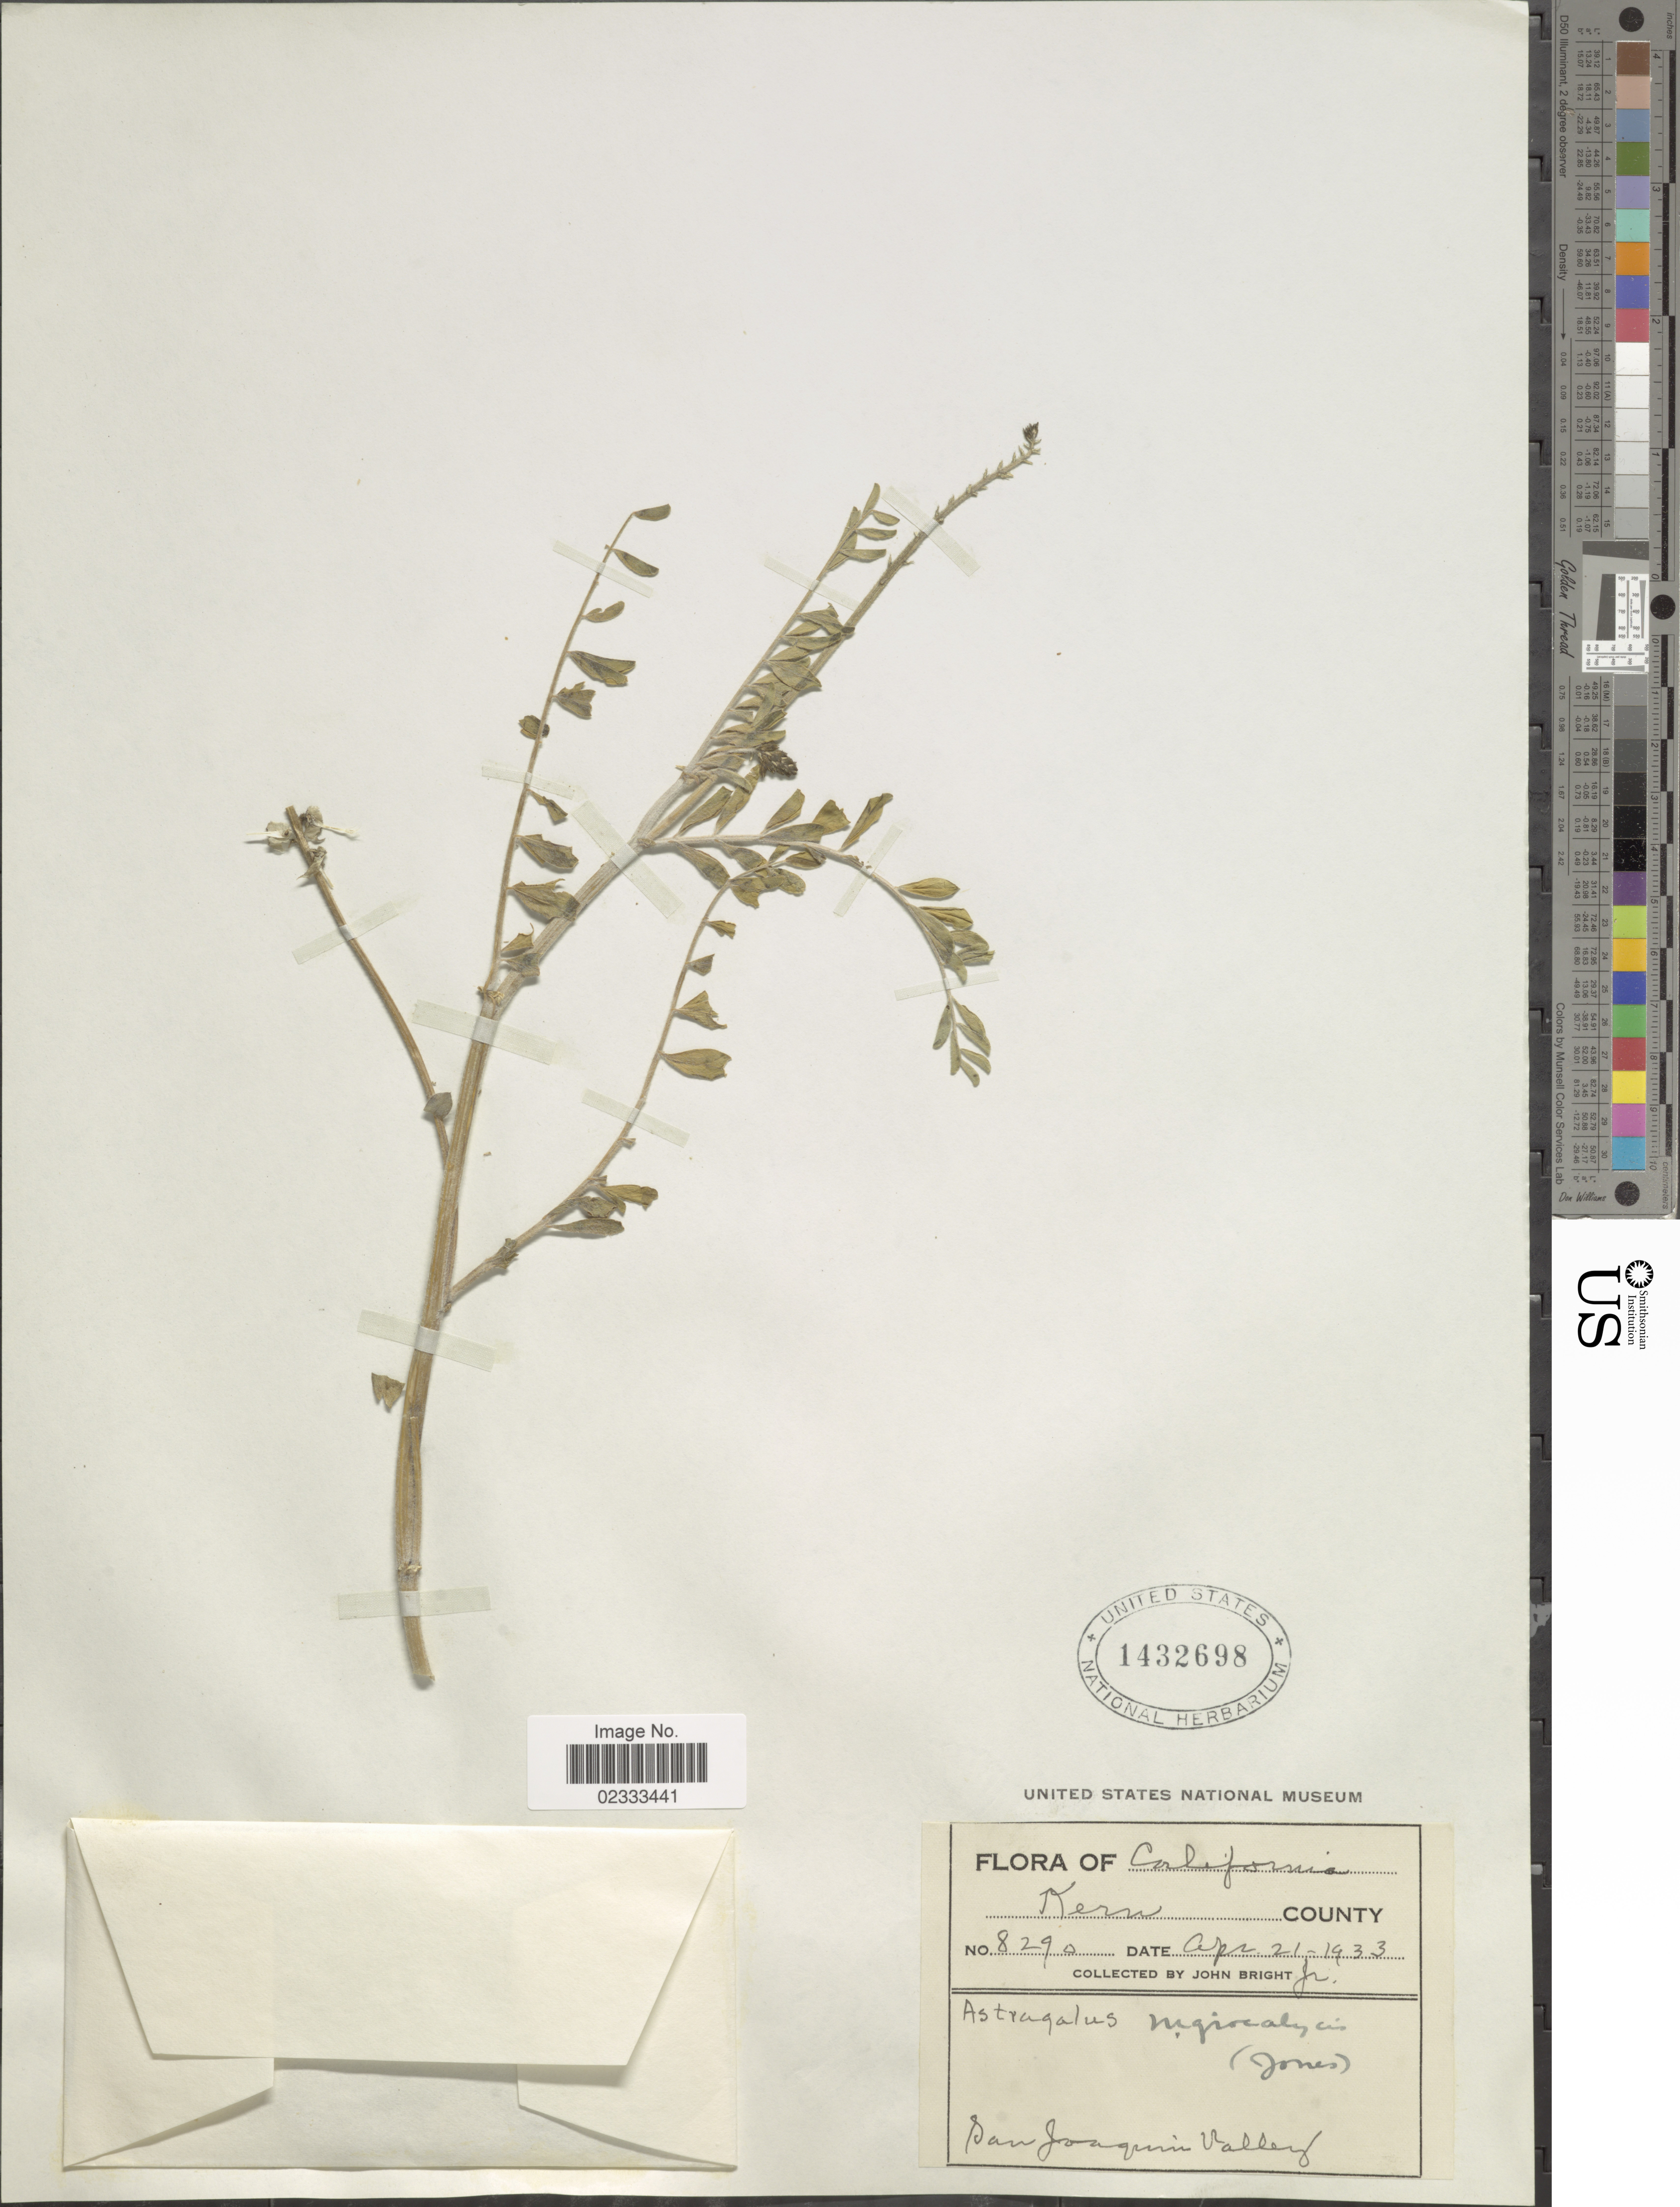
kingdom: Plantae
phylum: Tracheophyta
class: Magnoliopsida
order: Fabales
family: Fabaceae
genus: Astragalus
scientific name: Astragalus nigricalycis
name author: (M.E. Jones) Abrams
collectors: J. Bright Jr.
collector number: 8290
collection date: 1933-04-21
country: United States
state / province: California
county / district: Kern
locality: Kern County, San Joaquin Valley.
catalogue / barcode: US 1432698